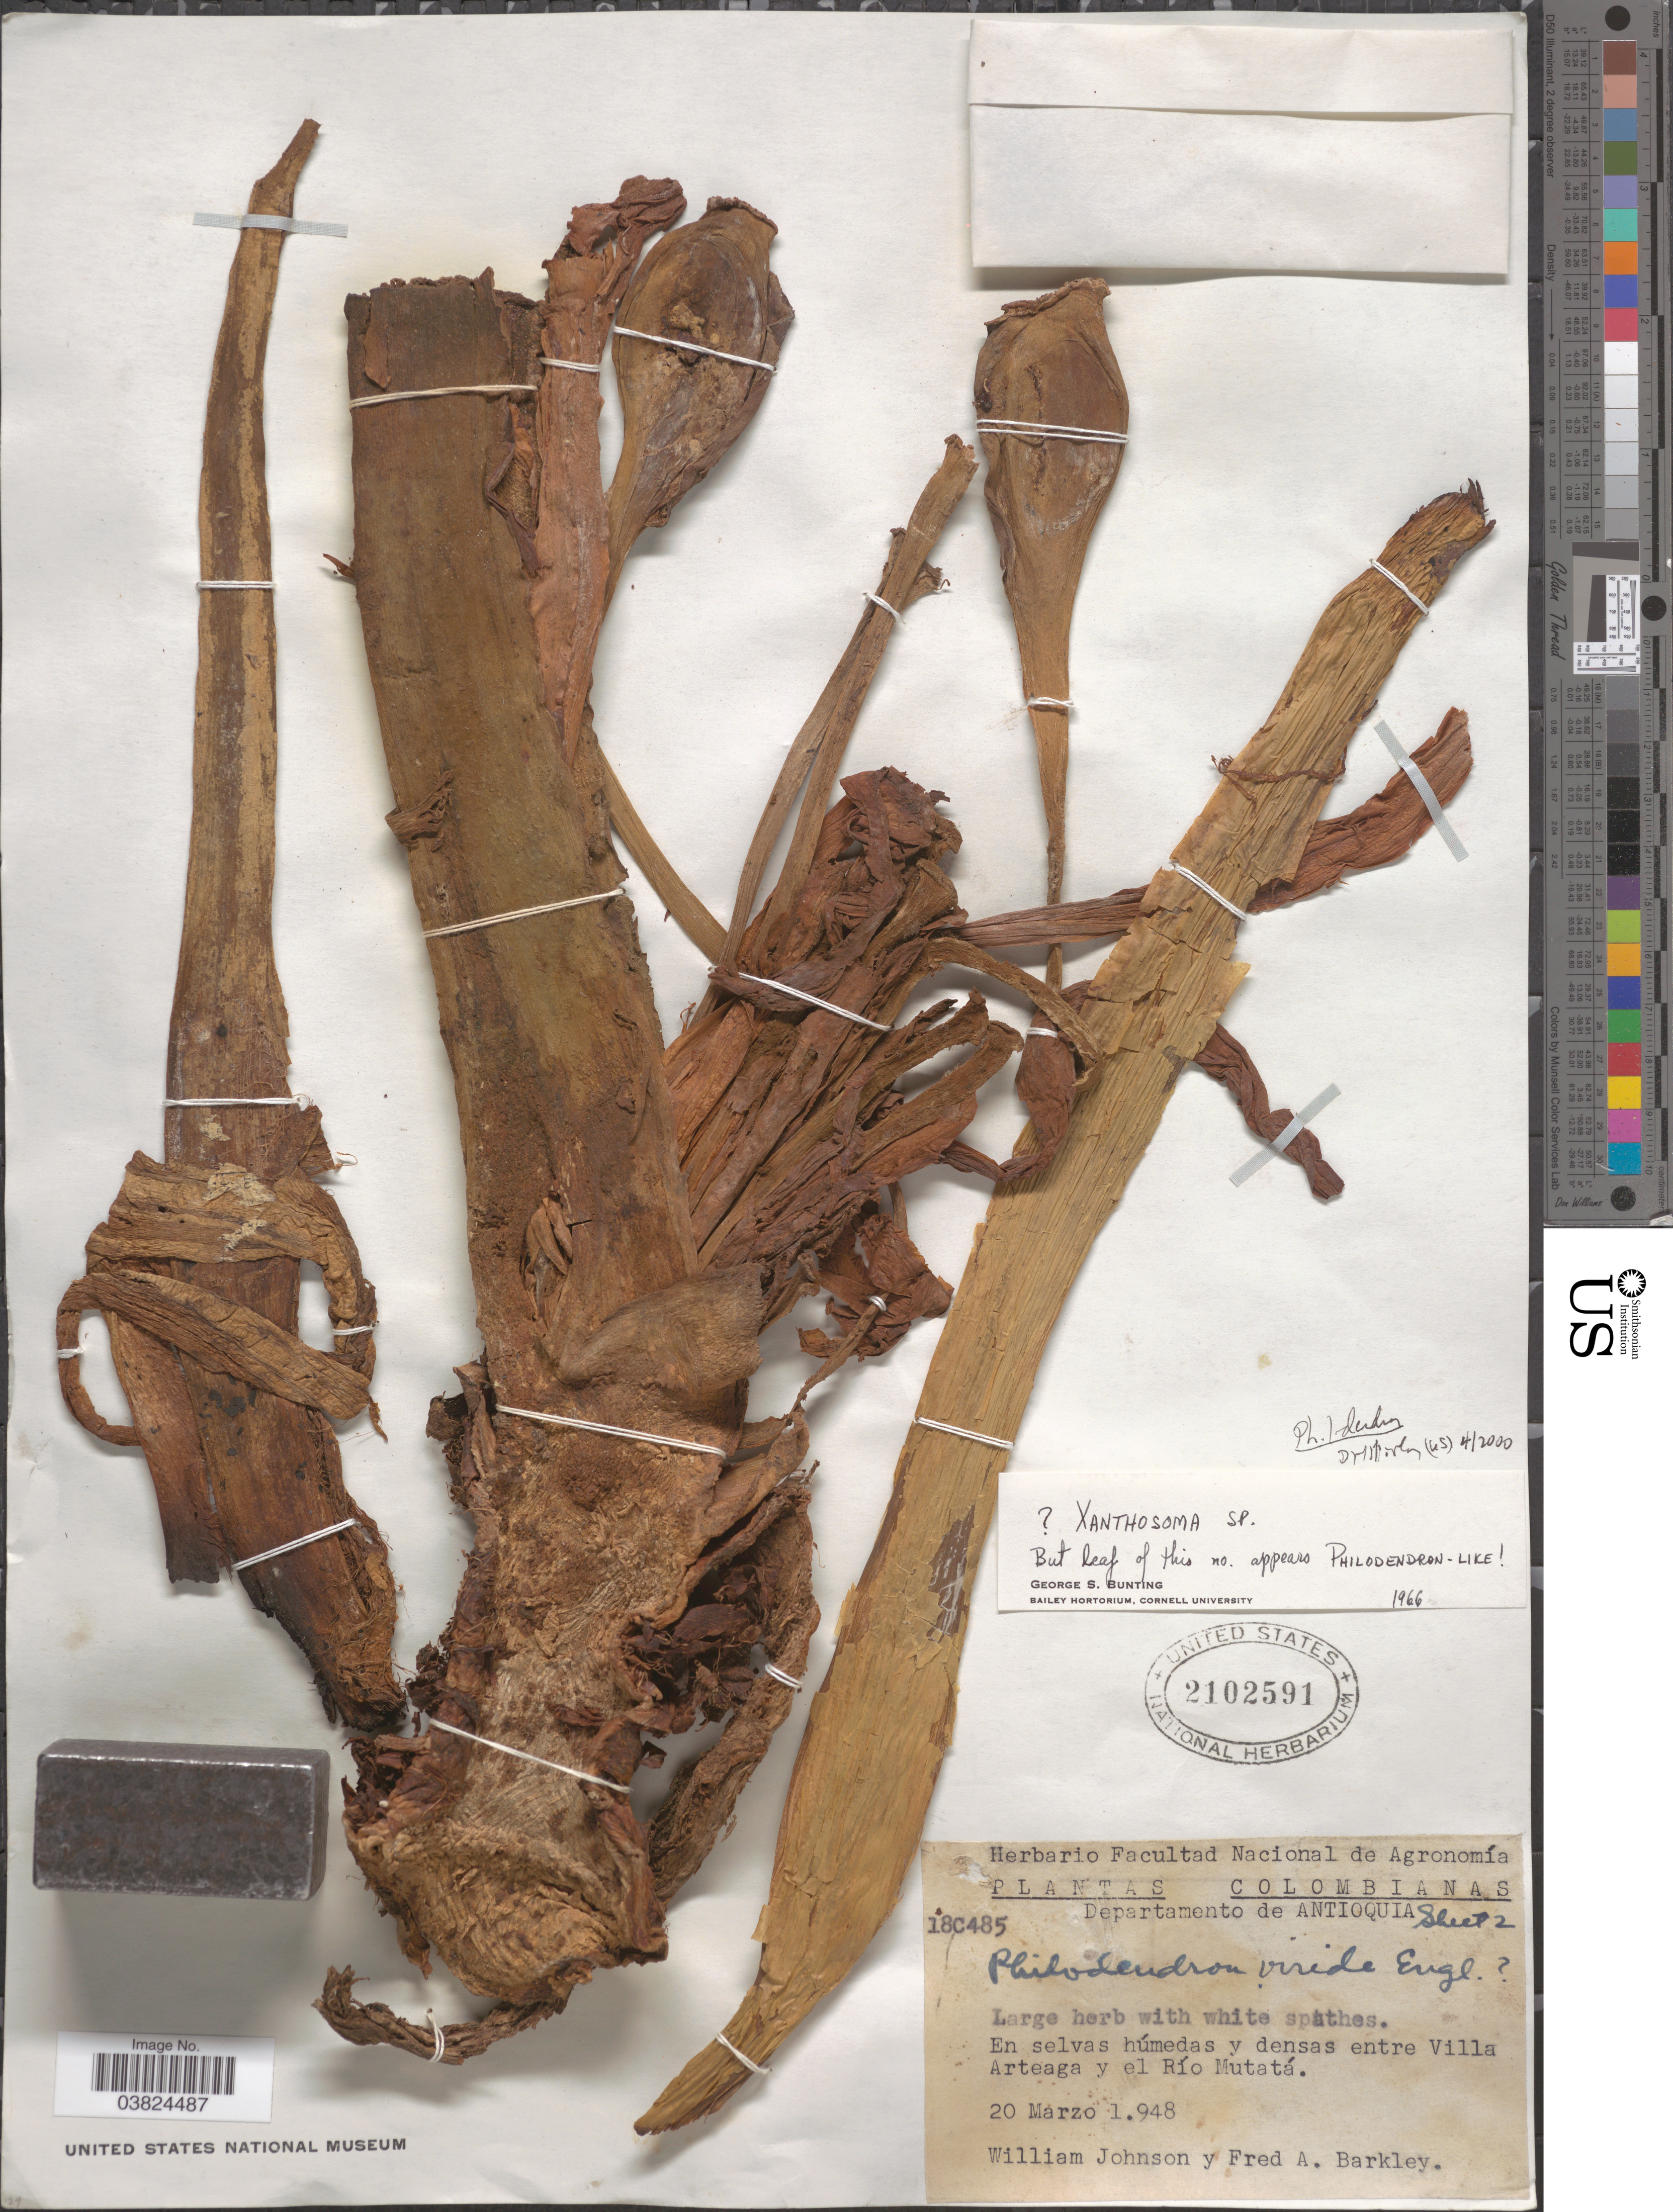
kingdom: Plantae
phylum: Tracheophyta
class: Liliopsida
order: Alismatales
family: Araceae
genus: Philodendron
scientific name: Philodendron sp.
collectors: W. M. Johnson & F. A. Barkley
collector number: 18C485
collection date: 1948-03-20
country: Colombia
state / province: Antioquia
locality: Departamento de Antioquia. Entre Villa Arteaga y el Río Mutatá.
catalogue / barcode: US 2102591